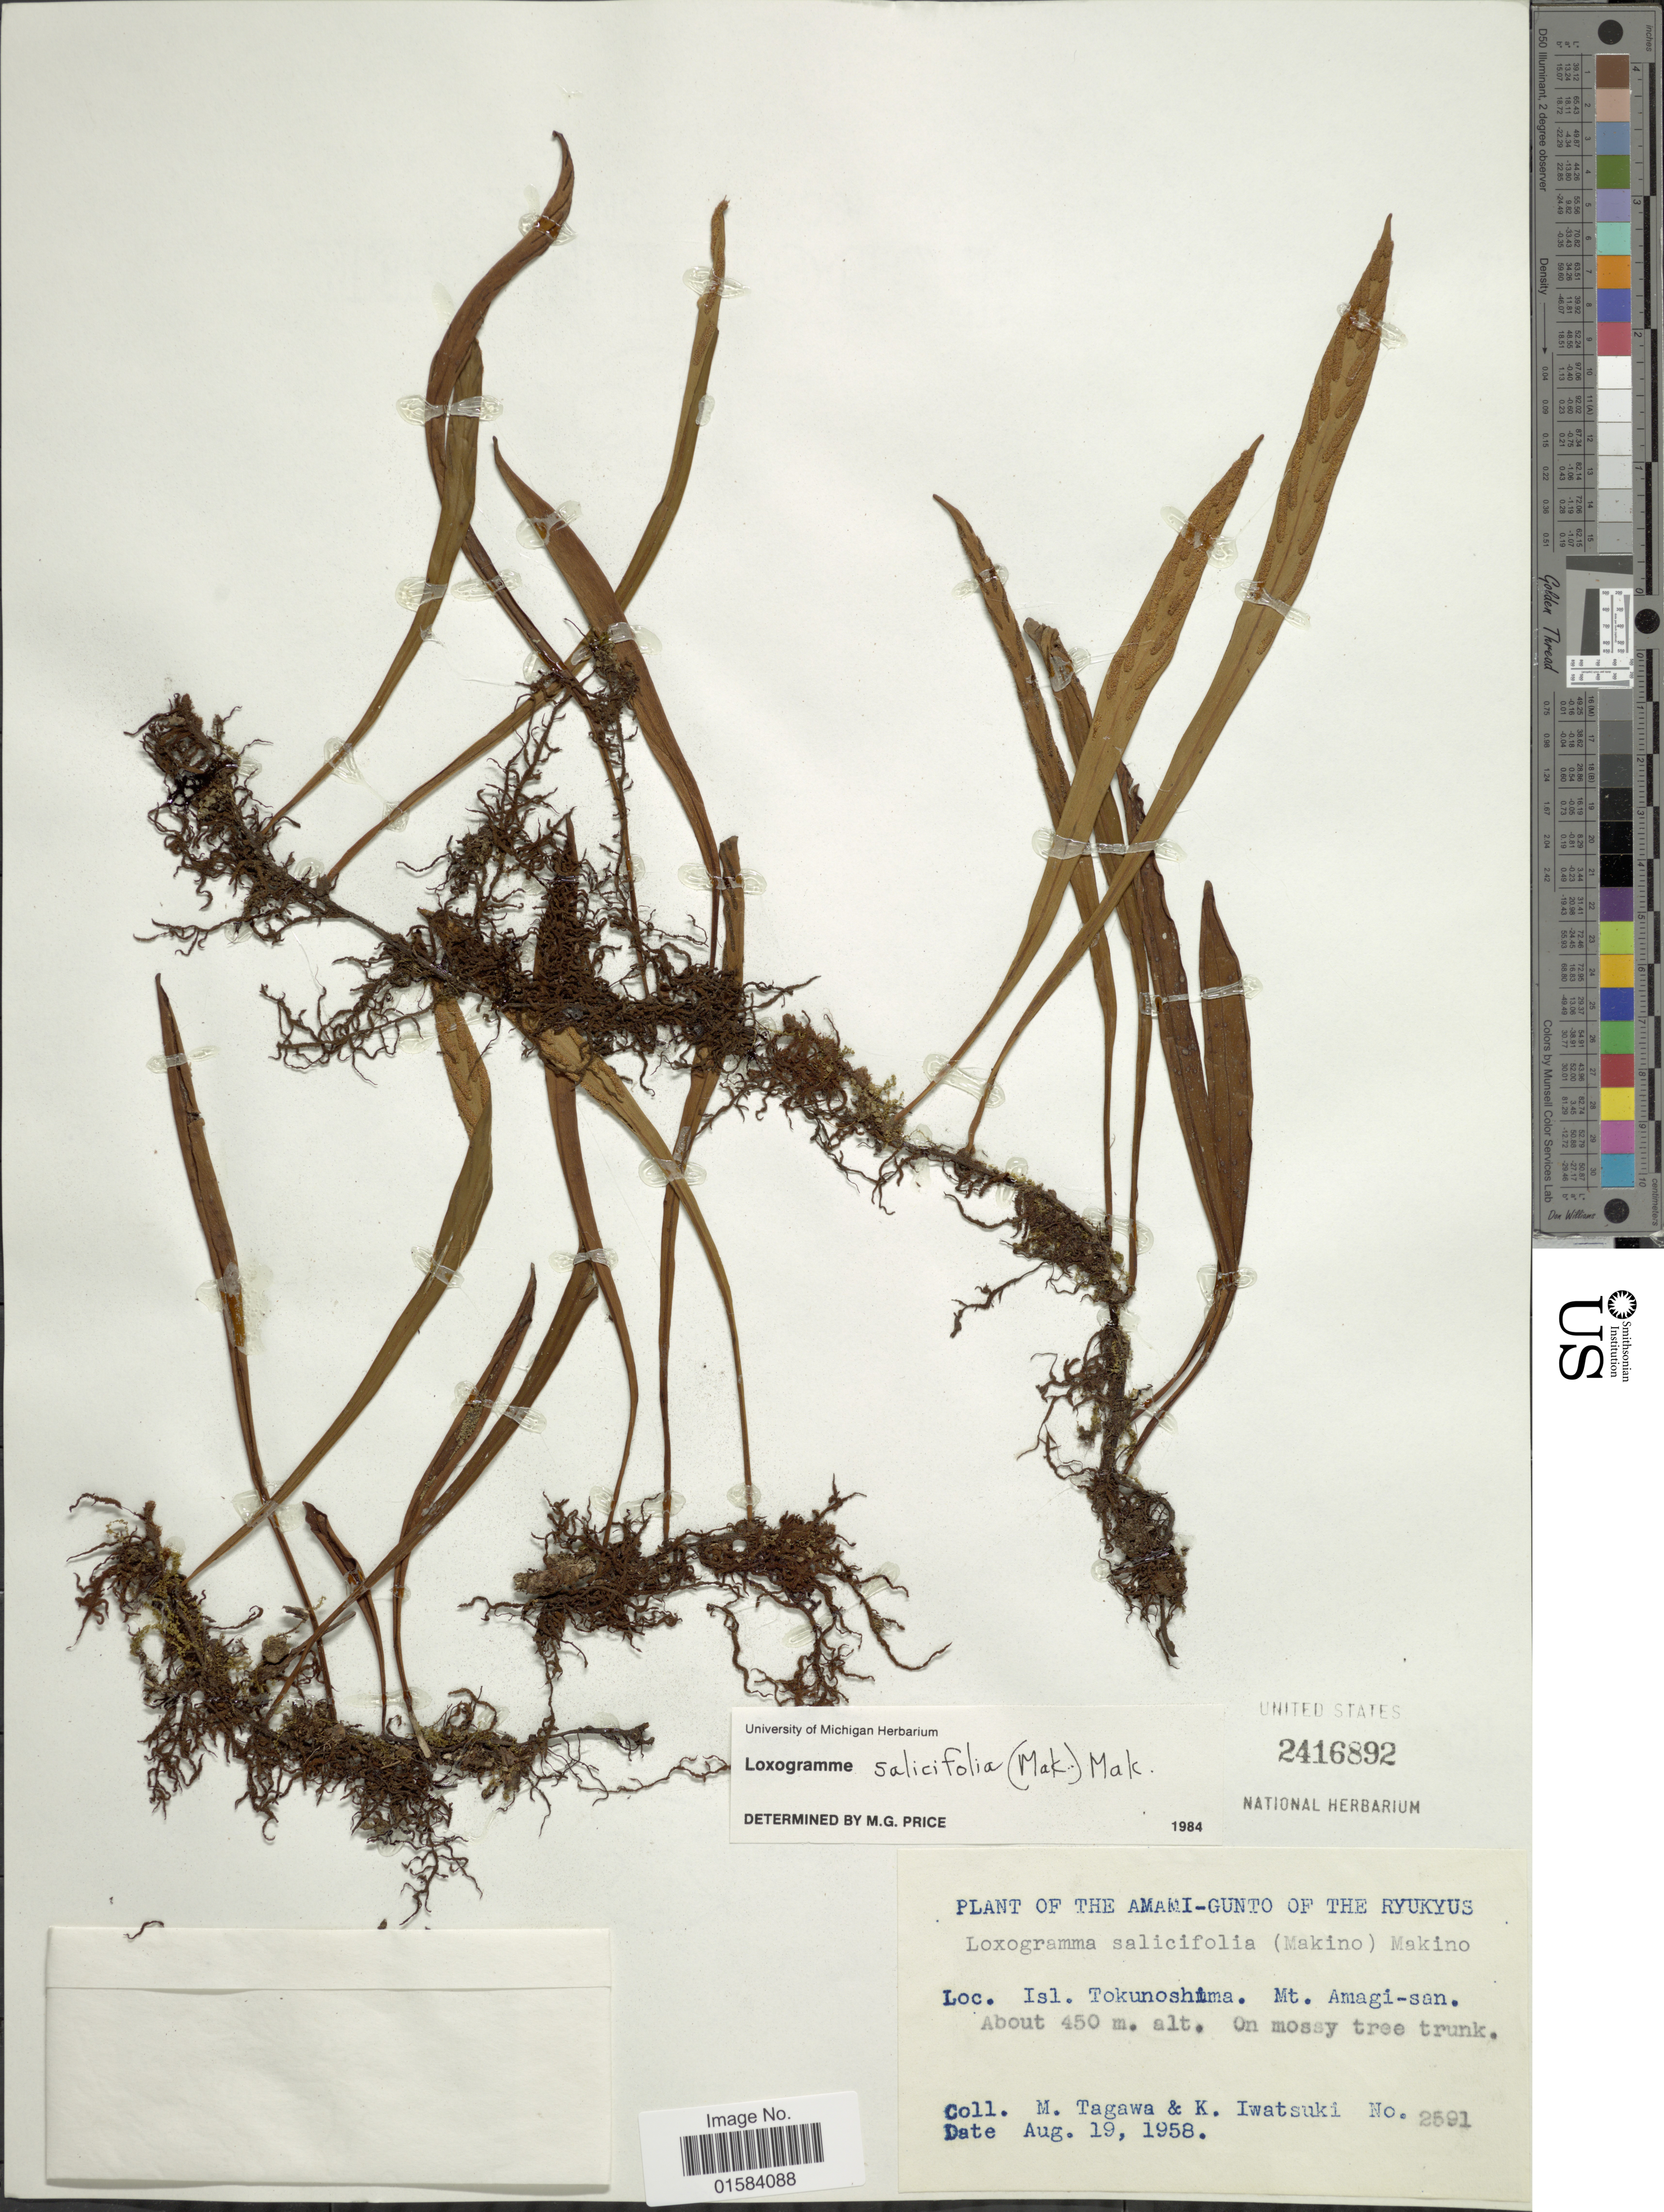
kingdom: Plantae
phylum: Tracheophyta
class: Polypodiopsida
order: Polypodiales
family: Polypodiaceae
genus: Loxogramme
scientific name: Loxogramme salicifolia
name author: (Makino) Makino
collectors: M. Tagawa & K. Iwatsuki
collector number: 2591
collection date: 1958-08-19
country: Japan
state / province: Okinawa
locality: The Amami-Gunto of The Ryukyus, isl Tokunoshima Mt Amagi-san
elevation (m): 450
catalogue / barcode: US 2416892